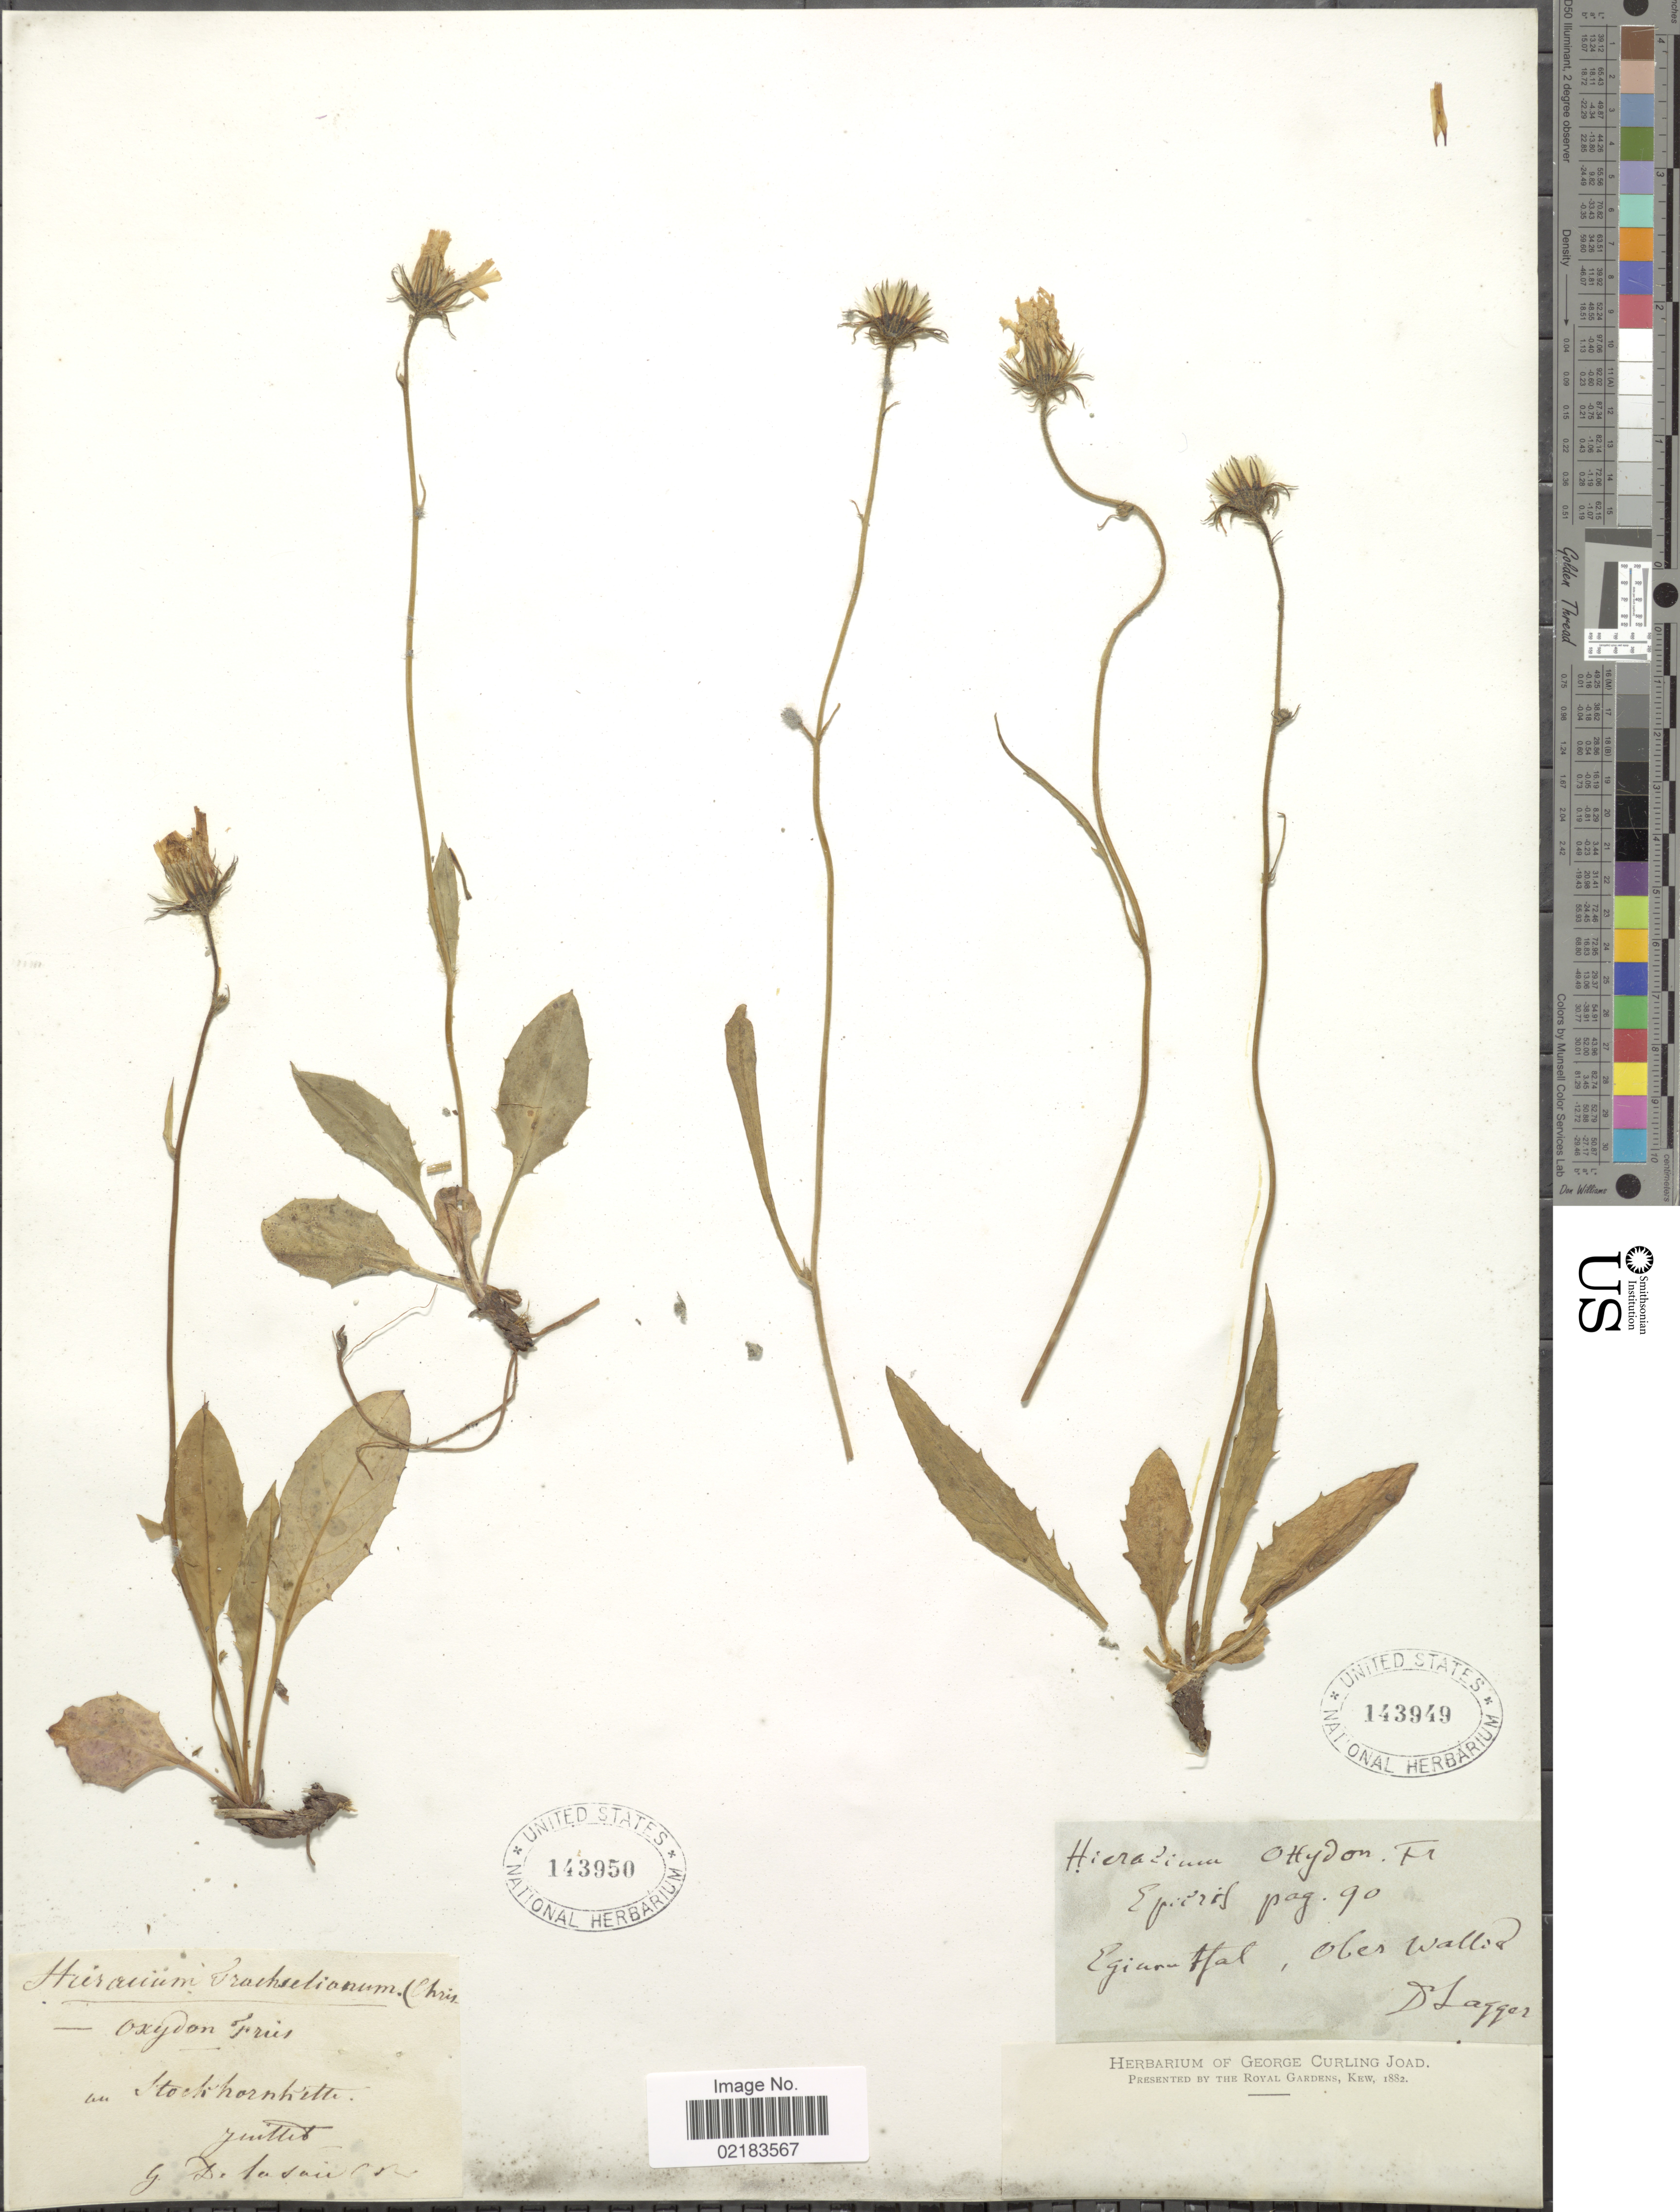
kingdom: Plantae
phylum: Tracheophyta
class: Magnoliopsida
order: Asterales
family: Asteraceae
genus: Hieracium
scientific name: Hieracium oxyodon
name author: Fr.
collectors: G. De la Soie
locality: Au Stockhornhette [interpreted]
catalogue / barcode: US 143950-2